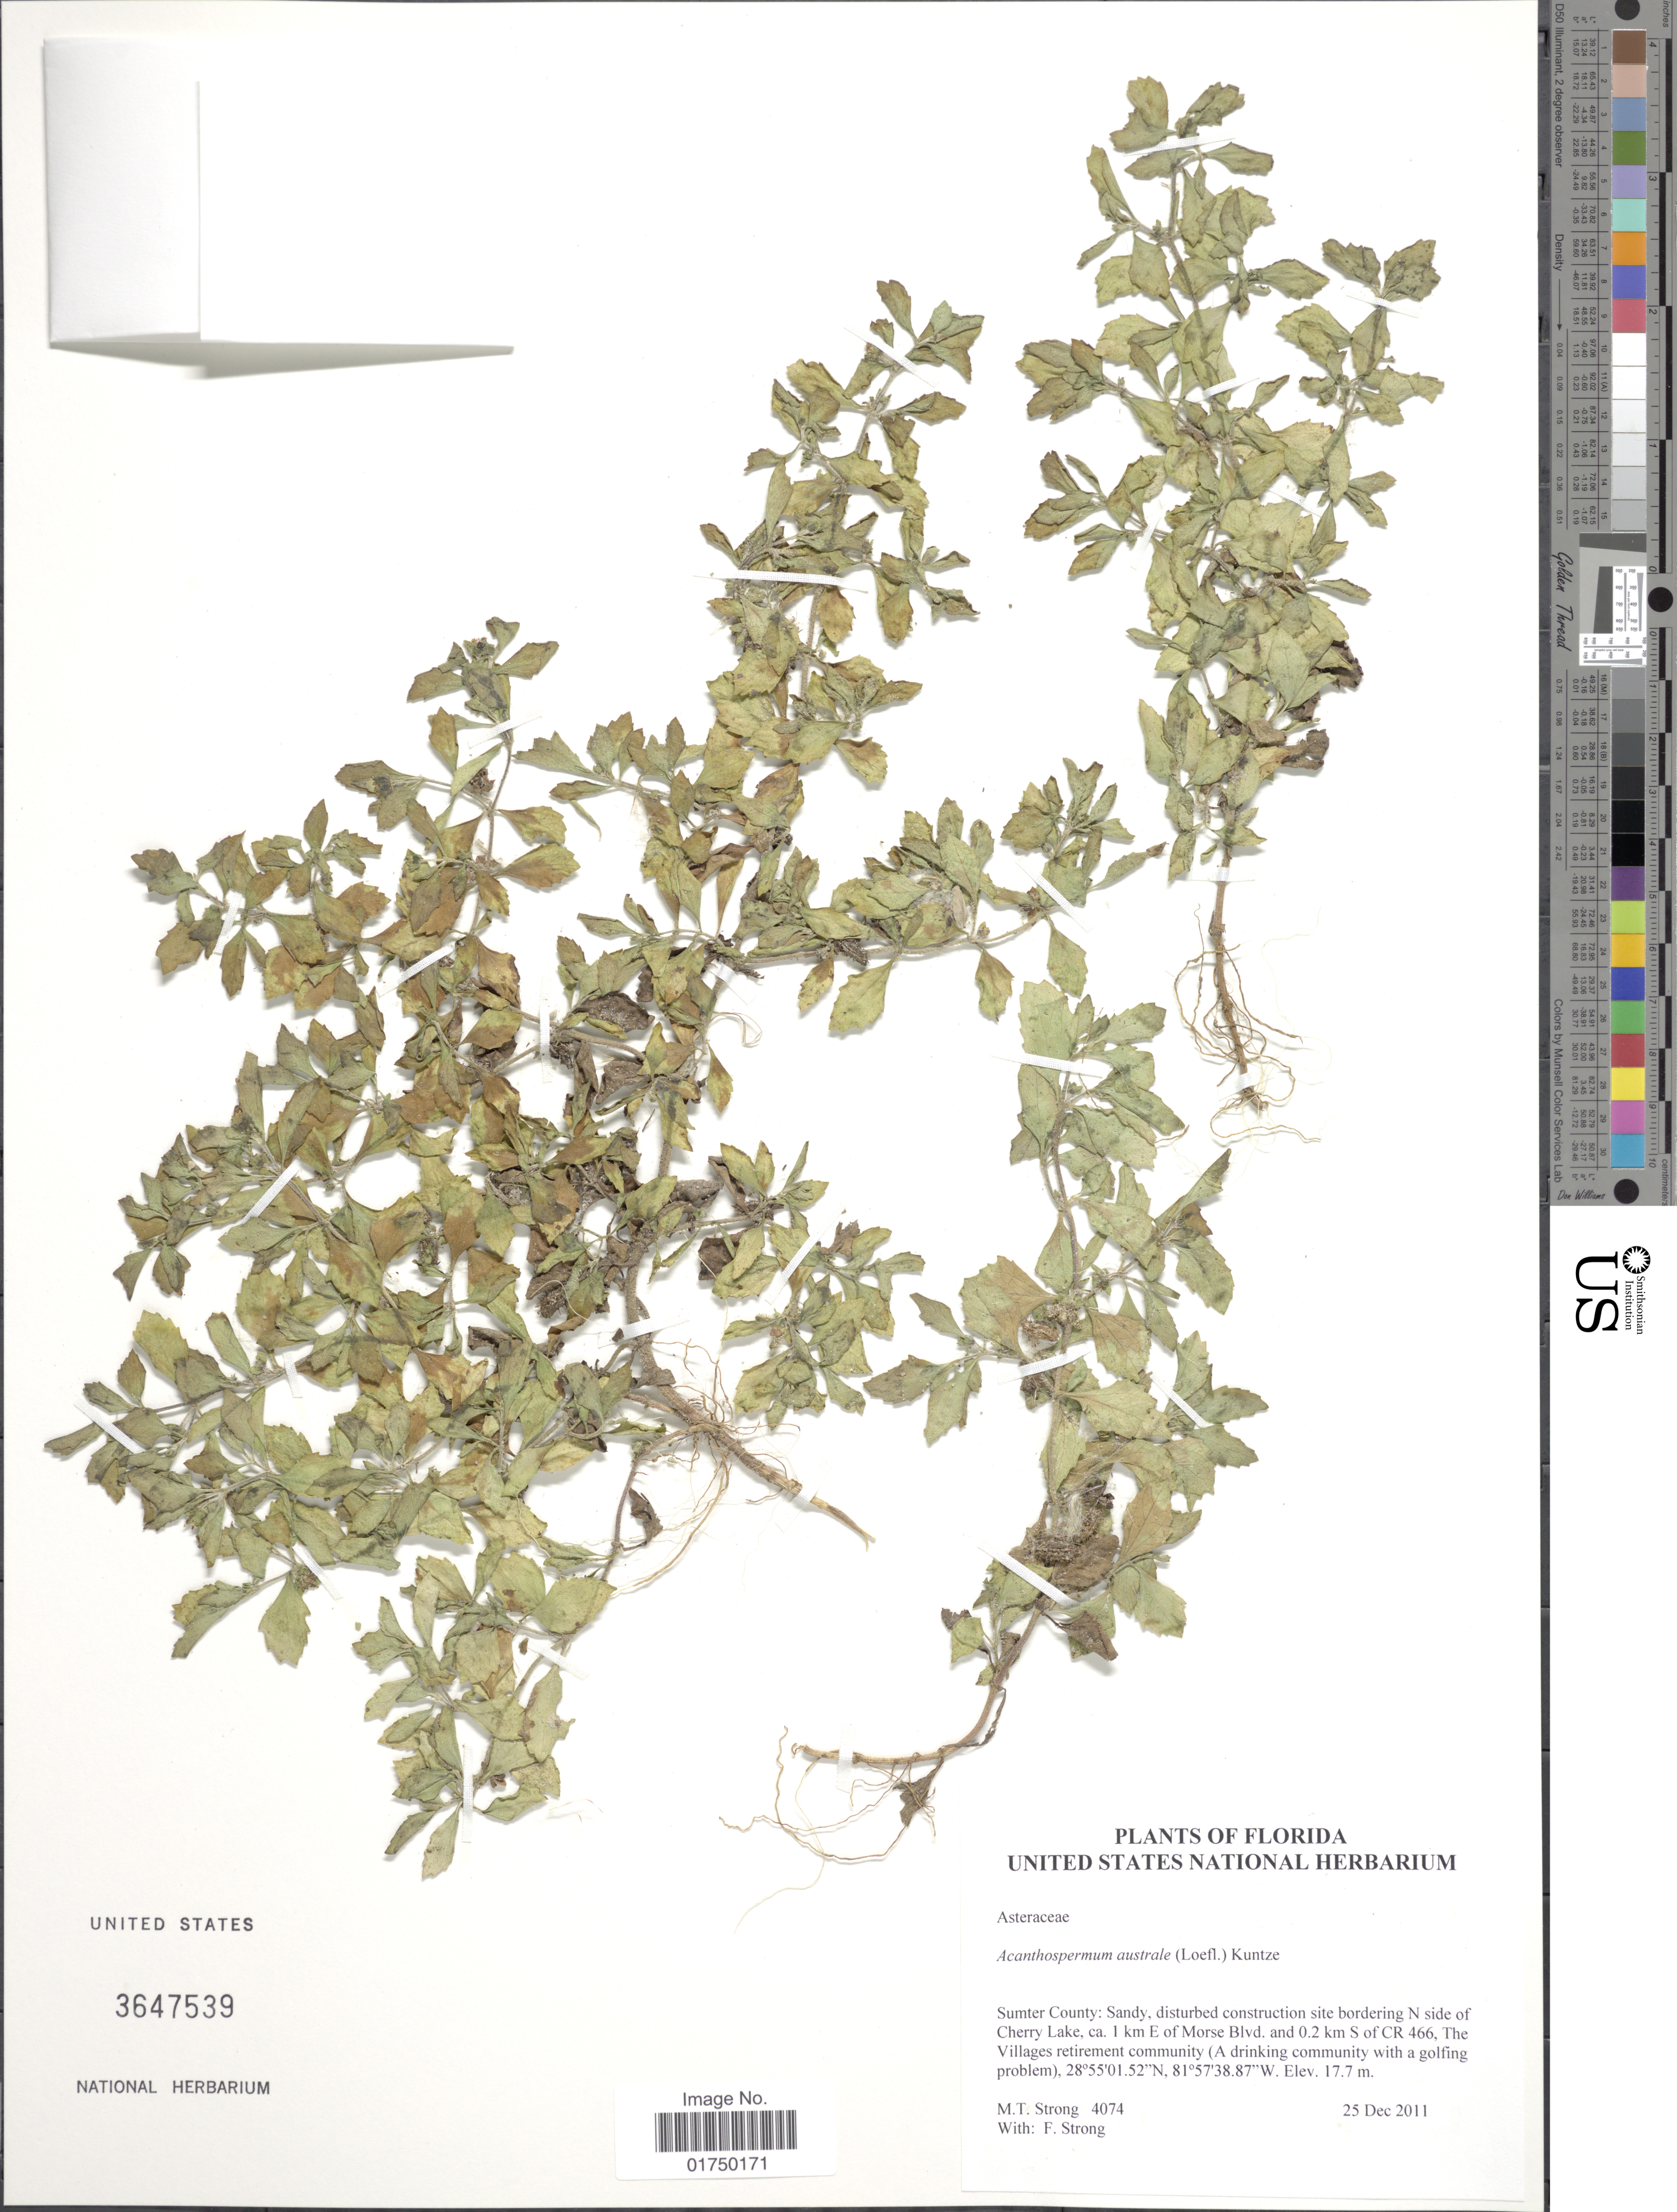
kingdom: Plantae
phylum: Tracheophyta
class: Magnoliopsida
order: Asterales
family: Asteraceae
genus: Acanthospermum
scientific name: Acanthospermum australe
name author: (Loefl.) Kuntze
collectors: M. T. Strong & F. Strong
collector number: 4074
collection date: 2011-12-25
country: United States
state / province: Florida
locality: Sumter County: Sandy, disturbed construction site bordering N side of Cherry Lake, ca. 1 km E of Morse Blvd. and 0.2 km S of CR 466, The Villages retirement community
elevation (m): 177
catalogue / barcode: US 3647539